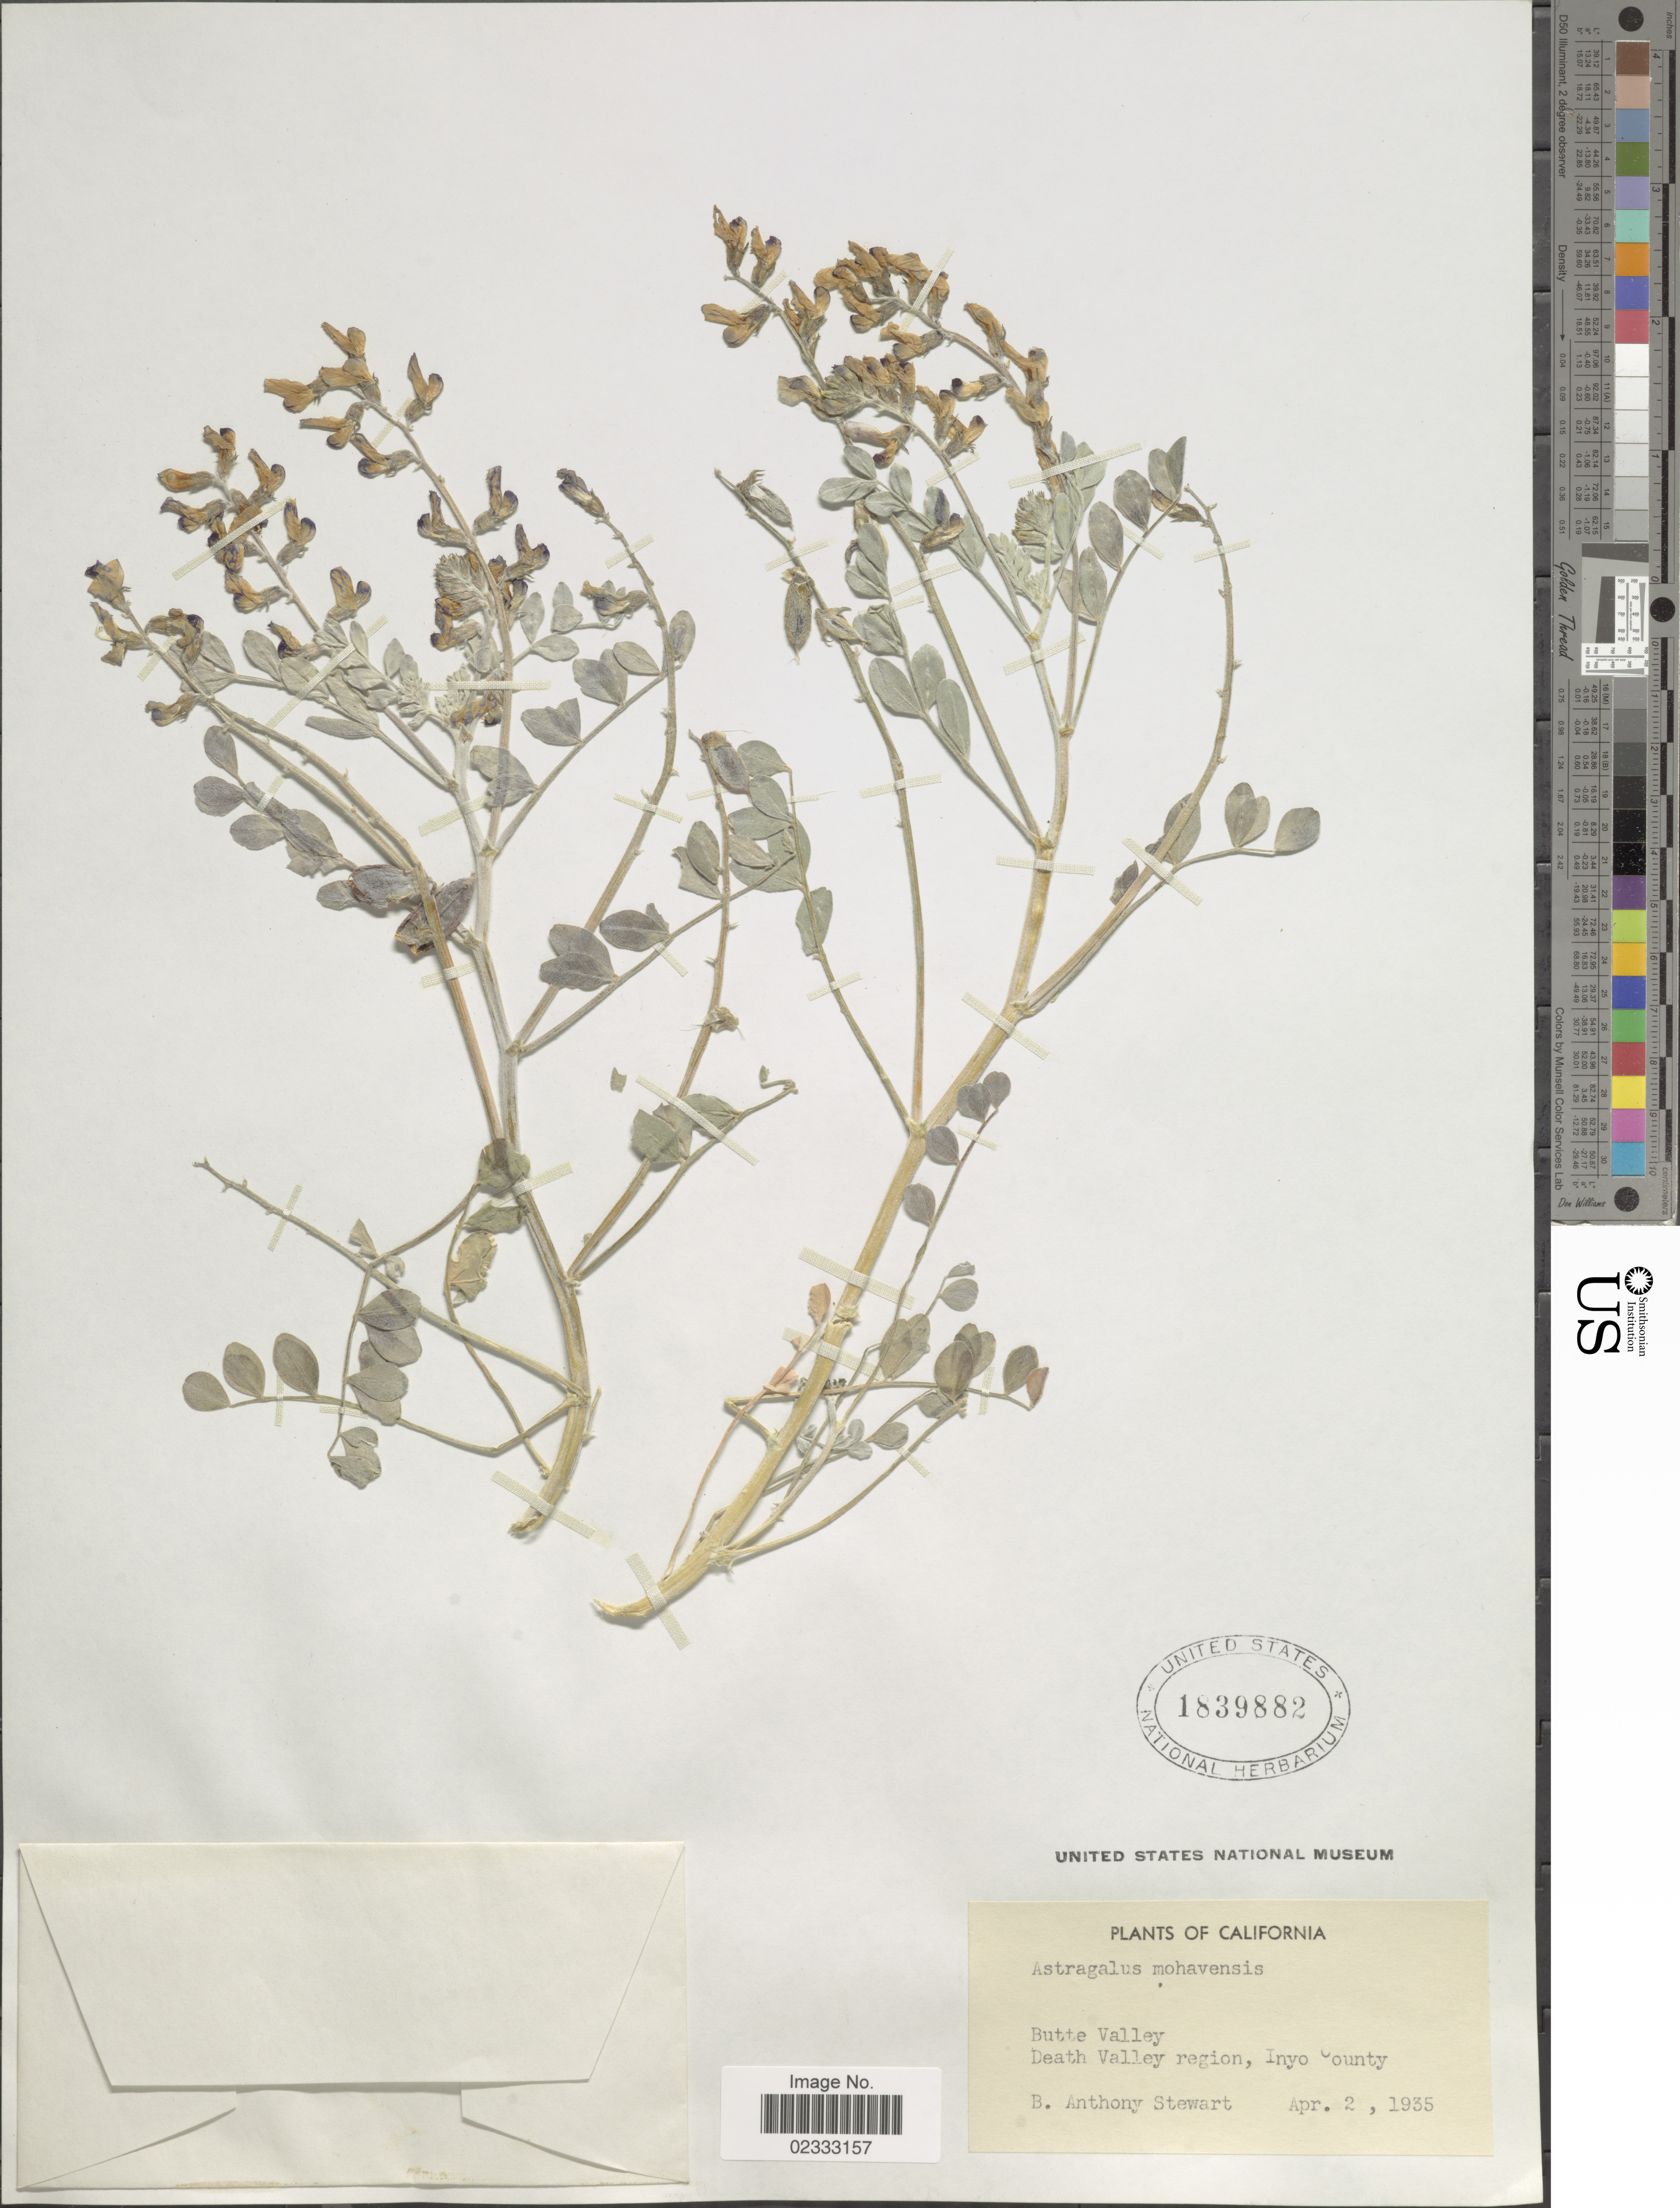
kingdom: Plantae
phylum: Tracheophyta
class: Magnoliopsida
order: Fabales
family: Fabaceae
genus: Astragalus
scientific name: Astragalus mojavensis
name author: S. Watson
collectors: B. Stewart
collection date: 1935-04-02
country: United States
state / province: California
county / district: Inyo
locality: California, Butte valley, Death Valley region, Inyo County.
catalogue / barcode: US 1839882